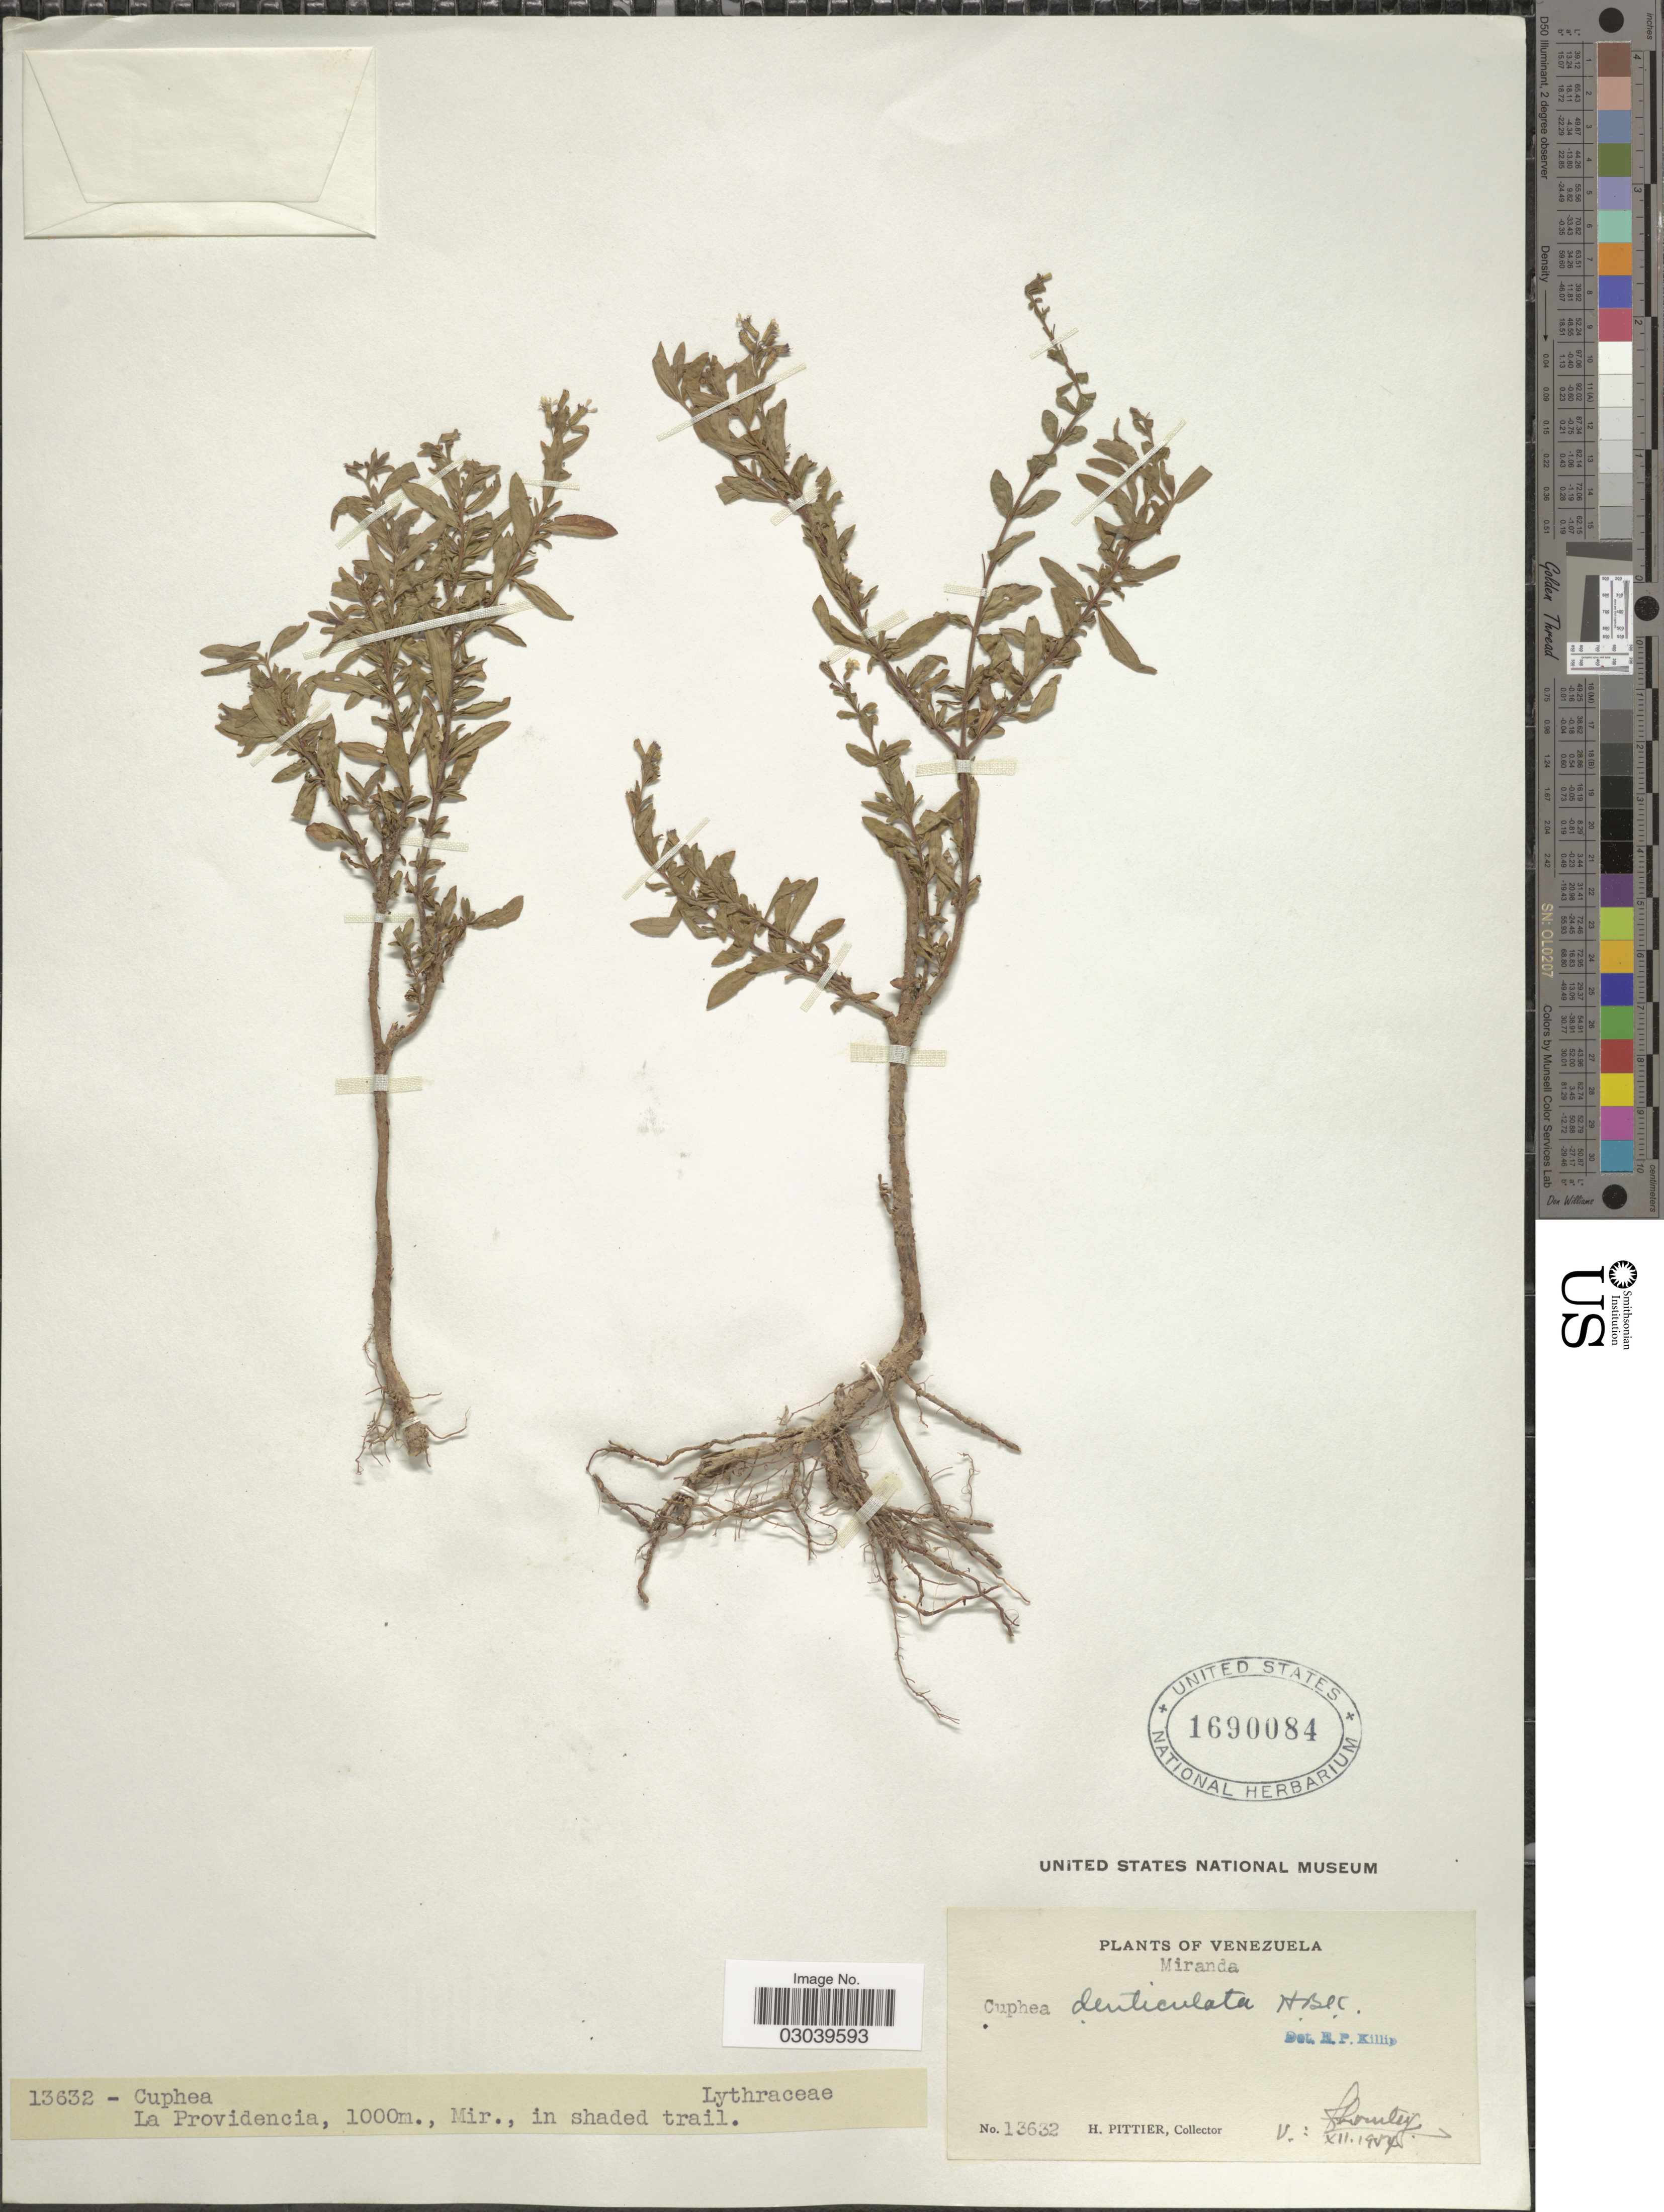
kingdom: Plantae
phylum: Tracheophyta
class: Magnoliopsida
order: Myrtales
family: Lythraceae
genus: Cuphea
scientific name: Cuphea denticulata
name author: Kunth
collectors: H. F. Pittier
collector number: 13632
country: Venezuela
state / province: Miranda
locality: La Providencia, Mir.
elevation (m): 1000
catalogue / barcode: US 1690084